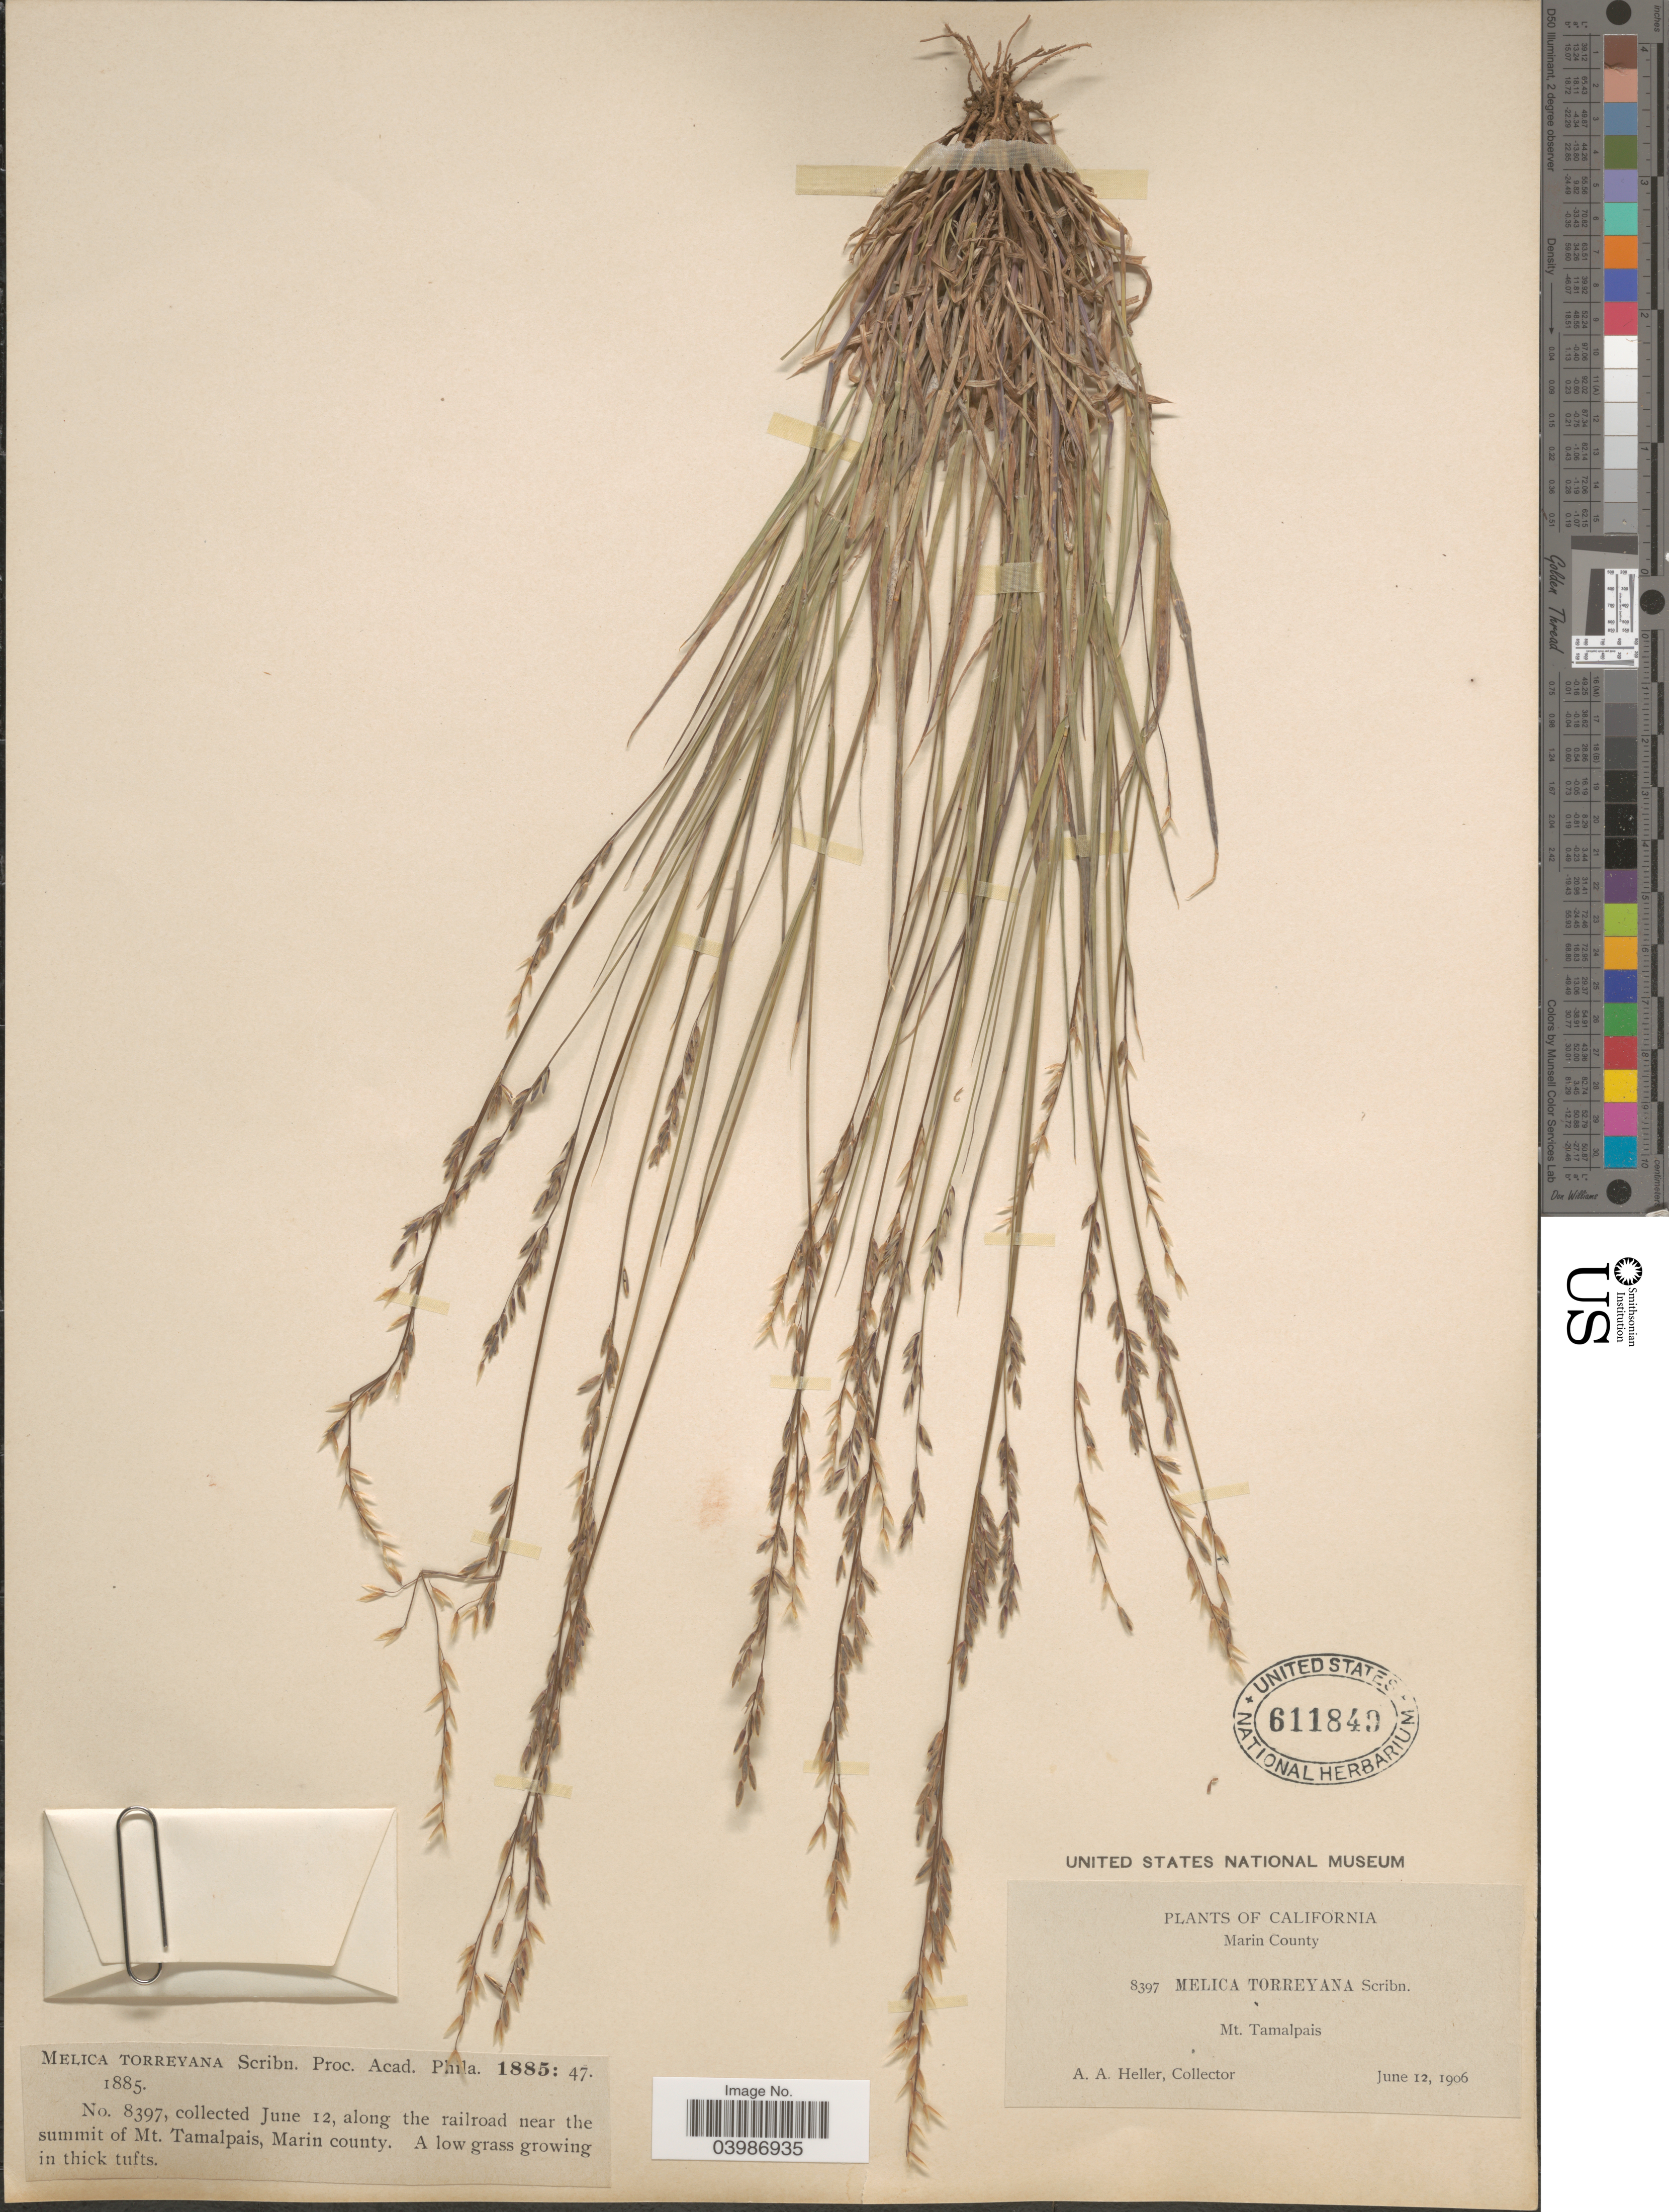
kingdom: Plantae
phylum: Tracheophyta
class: Liliopsida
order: Poales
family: Poaceae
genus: Melica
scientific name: Melica torreyana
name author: Scribn.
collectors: A. A. Heller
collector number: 8397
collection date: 1906-06-12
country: United States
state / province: California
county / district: Marin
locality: Along the railroad near the summit of Mt. Tamalpais, Marin County.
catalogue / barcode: US 611840